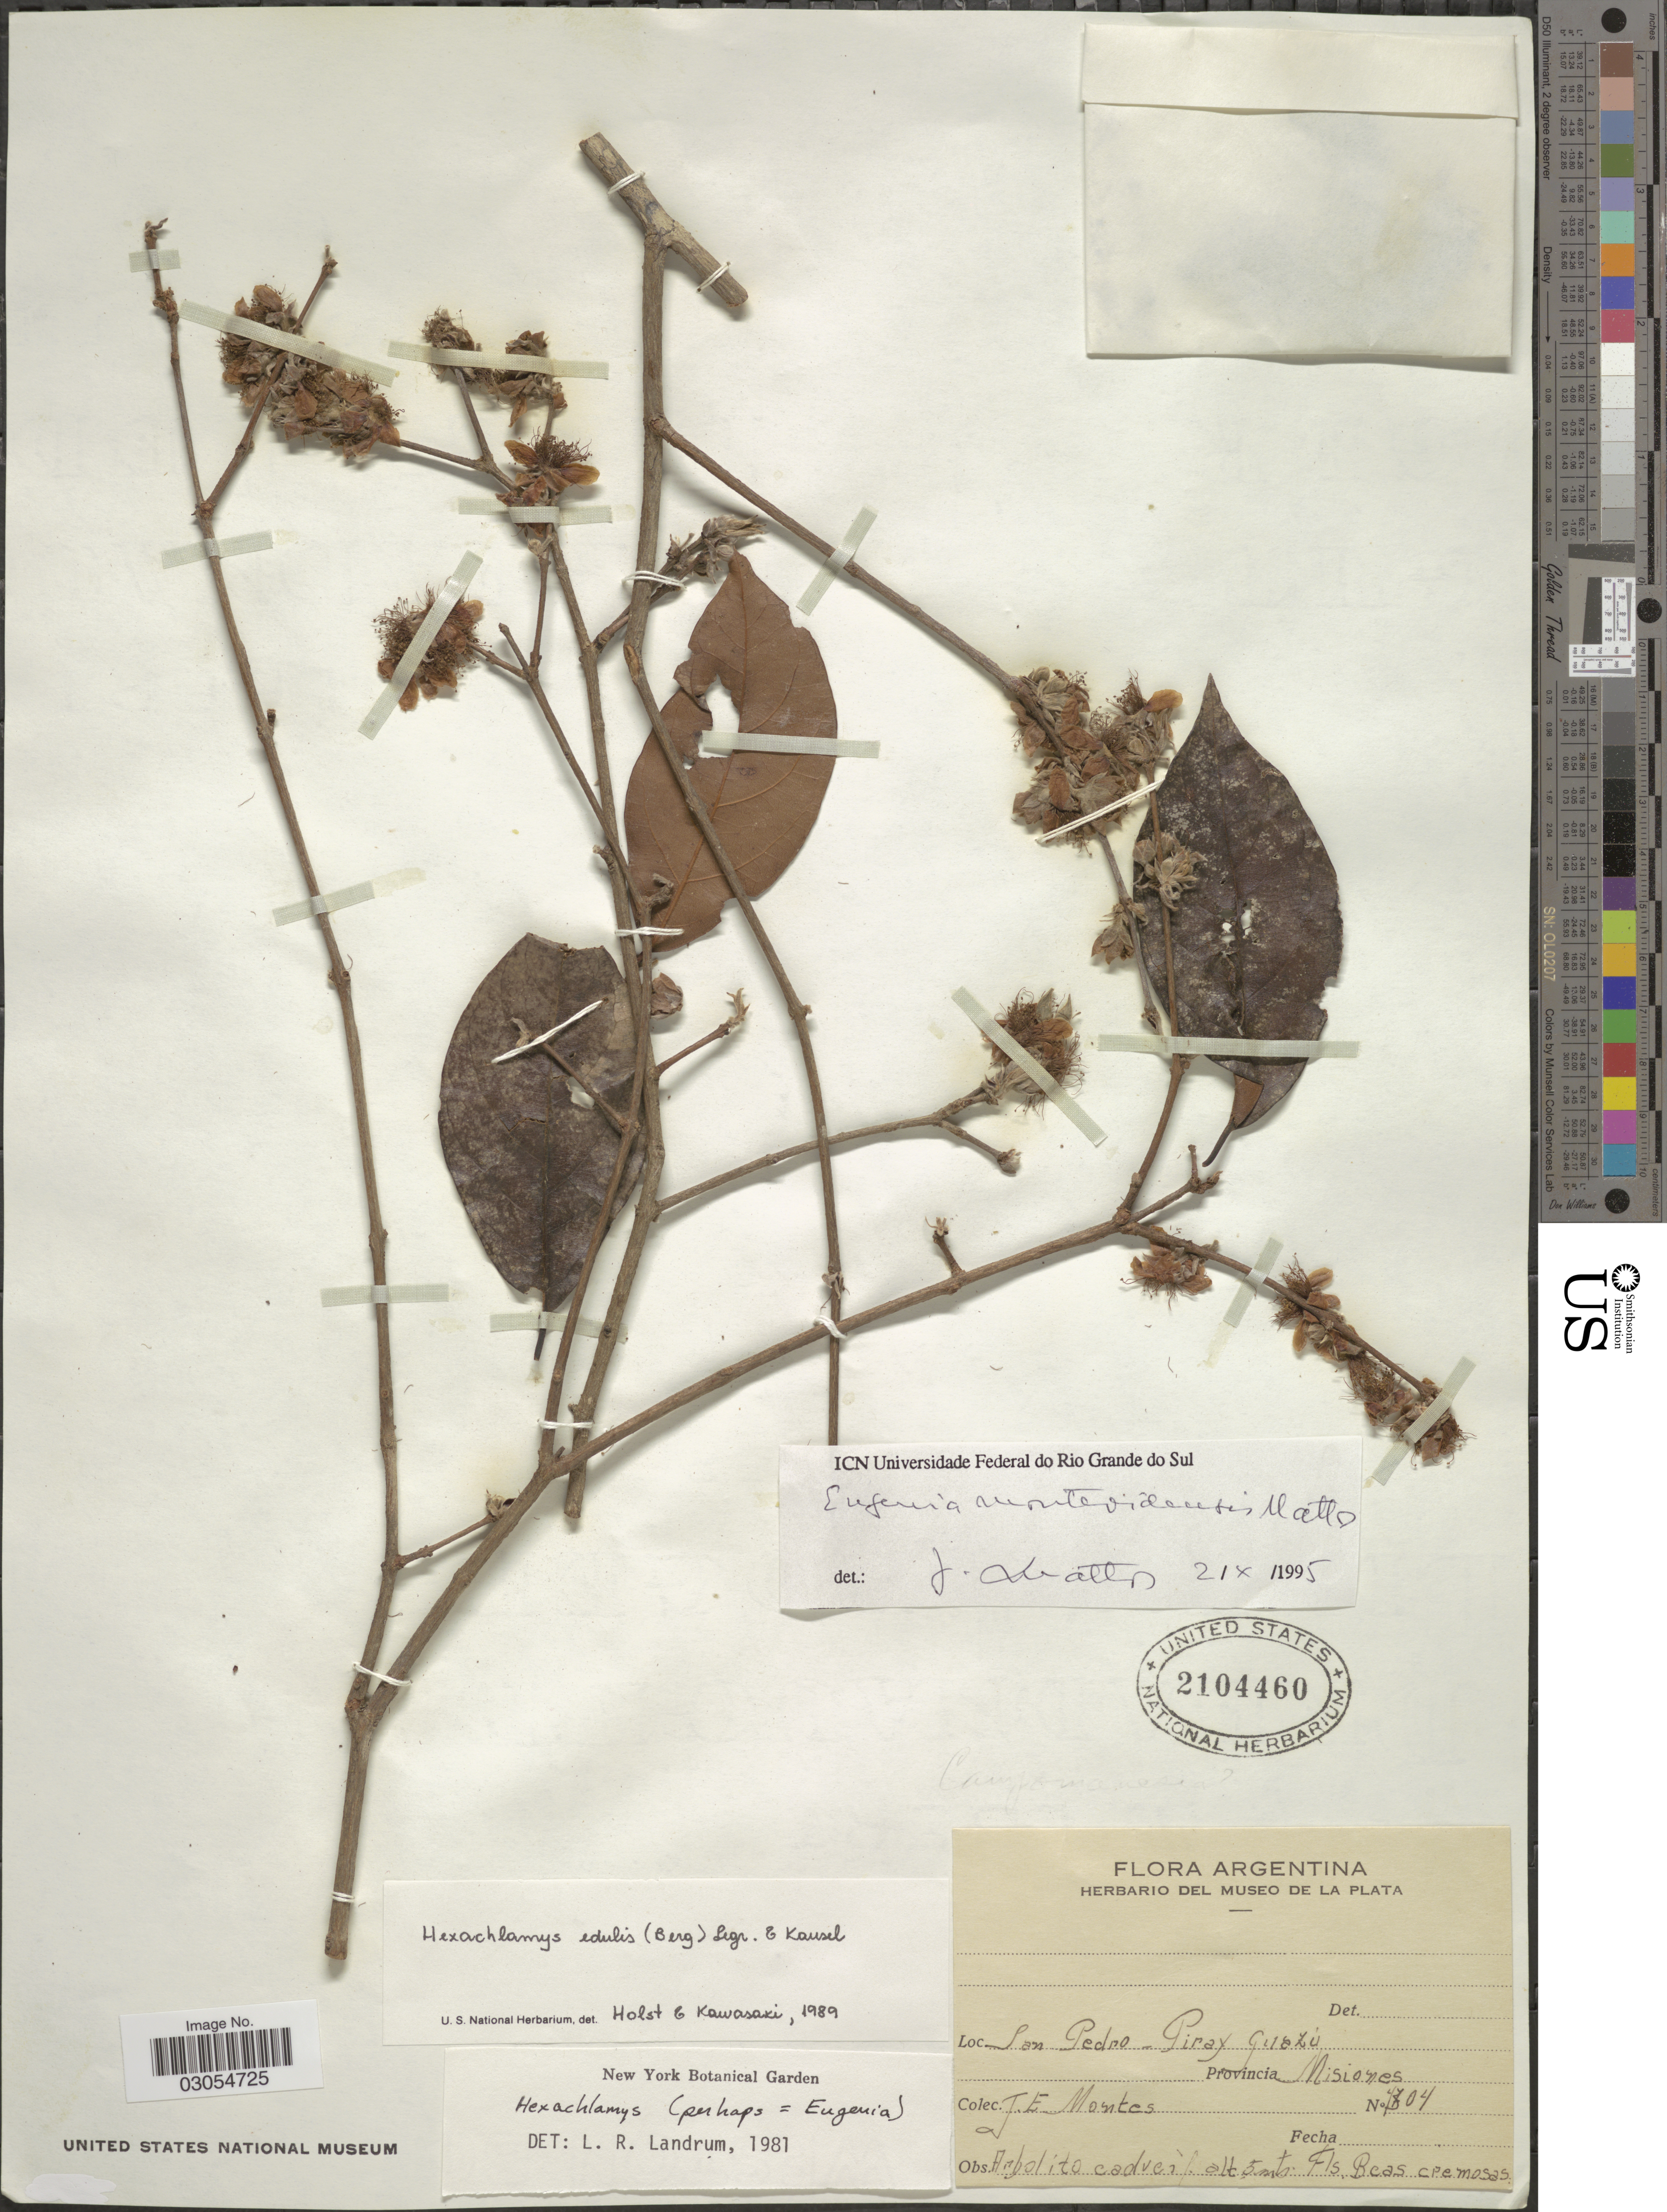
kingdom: Plantae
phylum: Tracheophyta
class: Magnoliopsida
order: Myrtales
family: Myrtaceae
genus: Eugenia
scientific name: Eugenia myrcianthes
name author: Nied.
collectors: J. E. Montes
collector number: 4304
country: Argentina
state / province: Misiones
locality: San Pedro-Piray Guezú.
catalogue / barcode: US 2104460